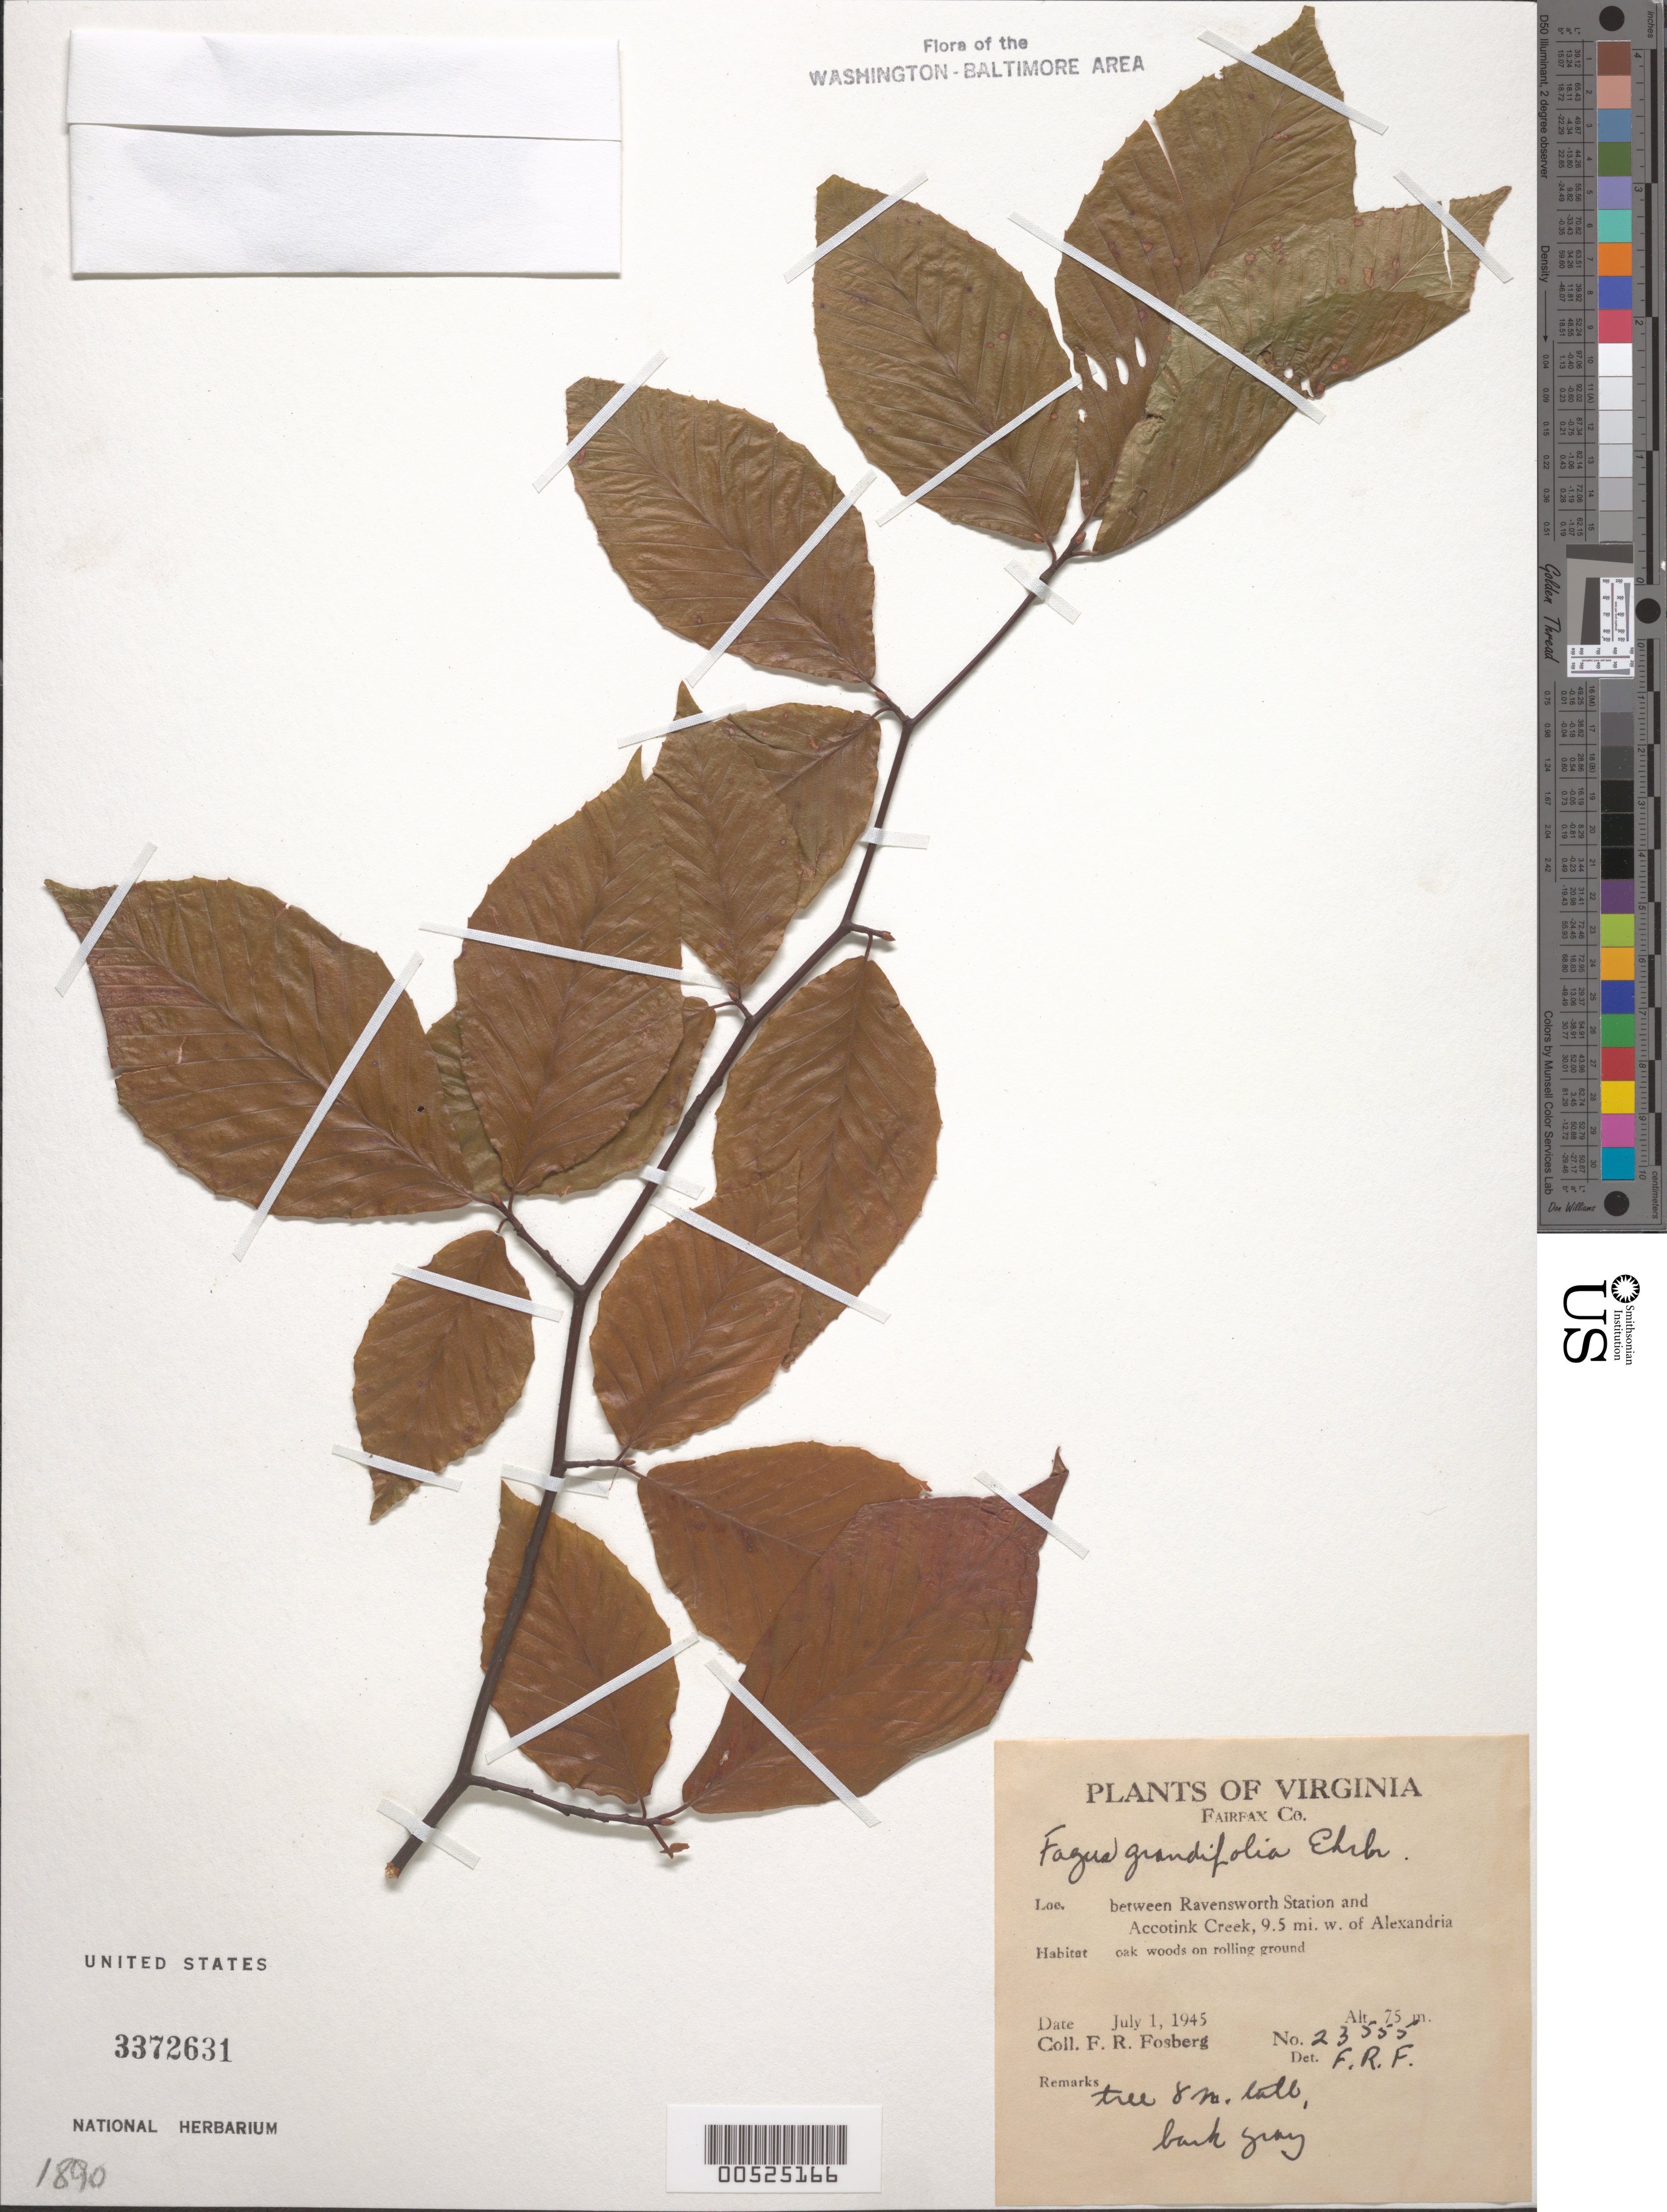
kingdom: Plantae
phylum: Tracheophyta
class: Magnoliopsida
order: Fagales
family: Fagaceae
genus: Fagus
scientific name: Fagus grandifolia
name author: Ehrh.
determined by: Fosberg, F. R.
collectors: F. R. Fosberg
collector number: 23555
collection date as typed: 01 Jul 1945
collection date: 1945-07-01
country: United States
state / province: Virginia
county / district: Fairfax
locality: Between Ravensworth Station and Accotink Creek, 9.5 mi. W of Alexandria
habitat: Oak woods on rolling ground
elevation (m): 75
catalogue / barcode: US 3372631